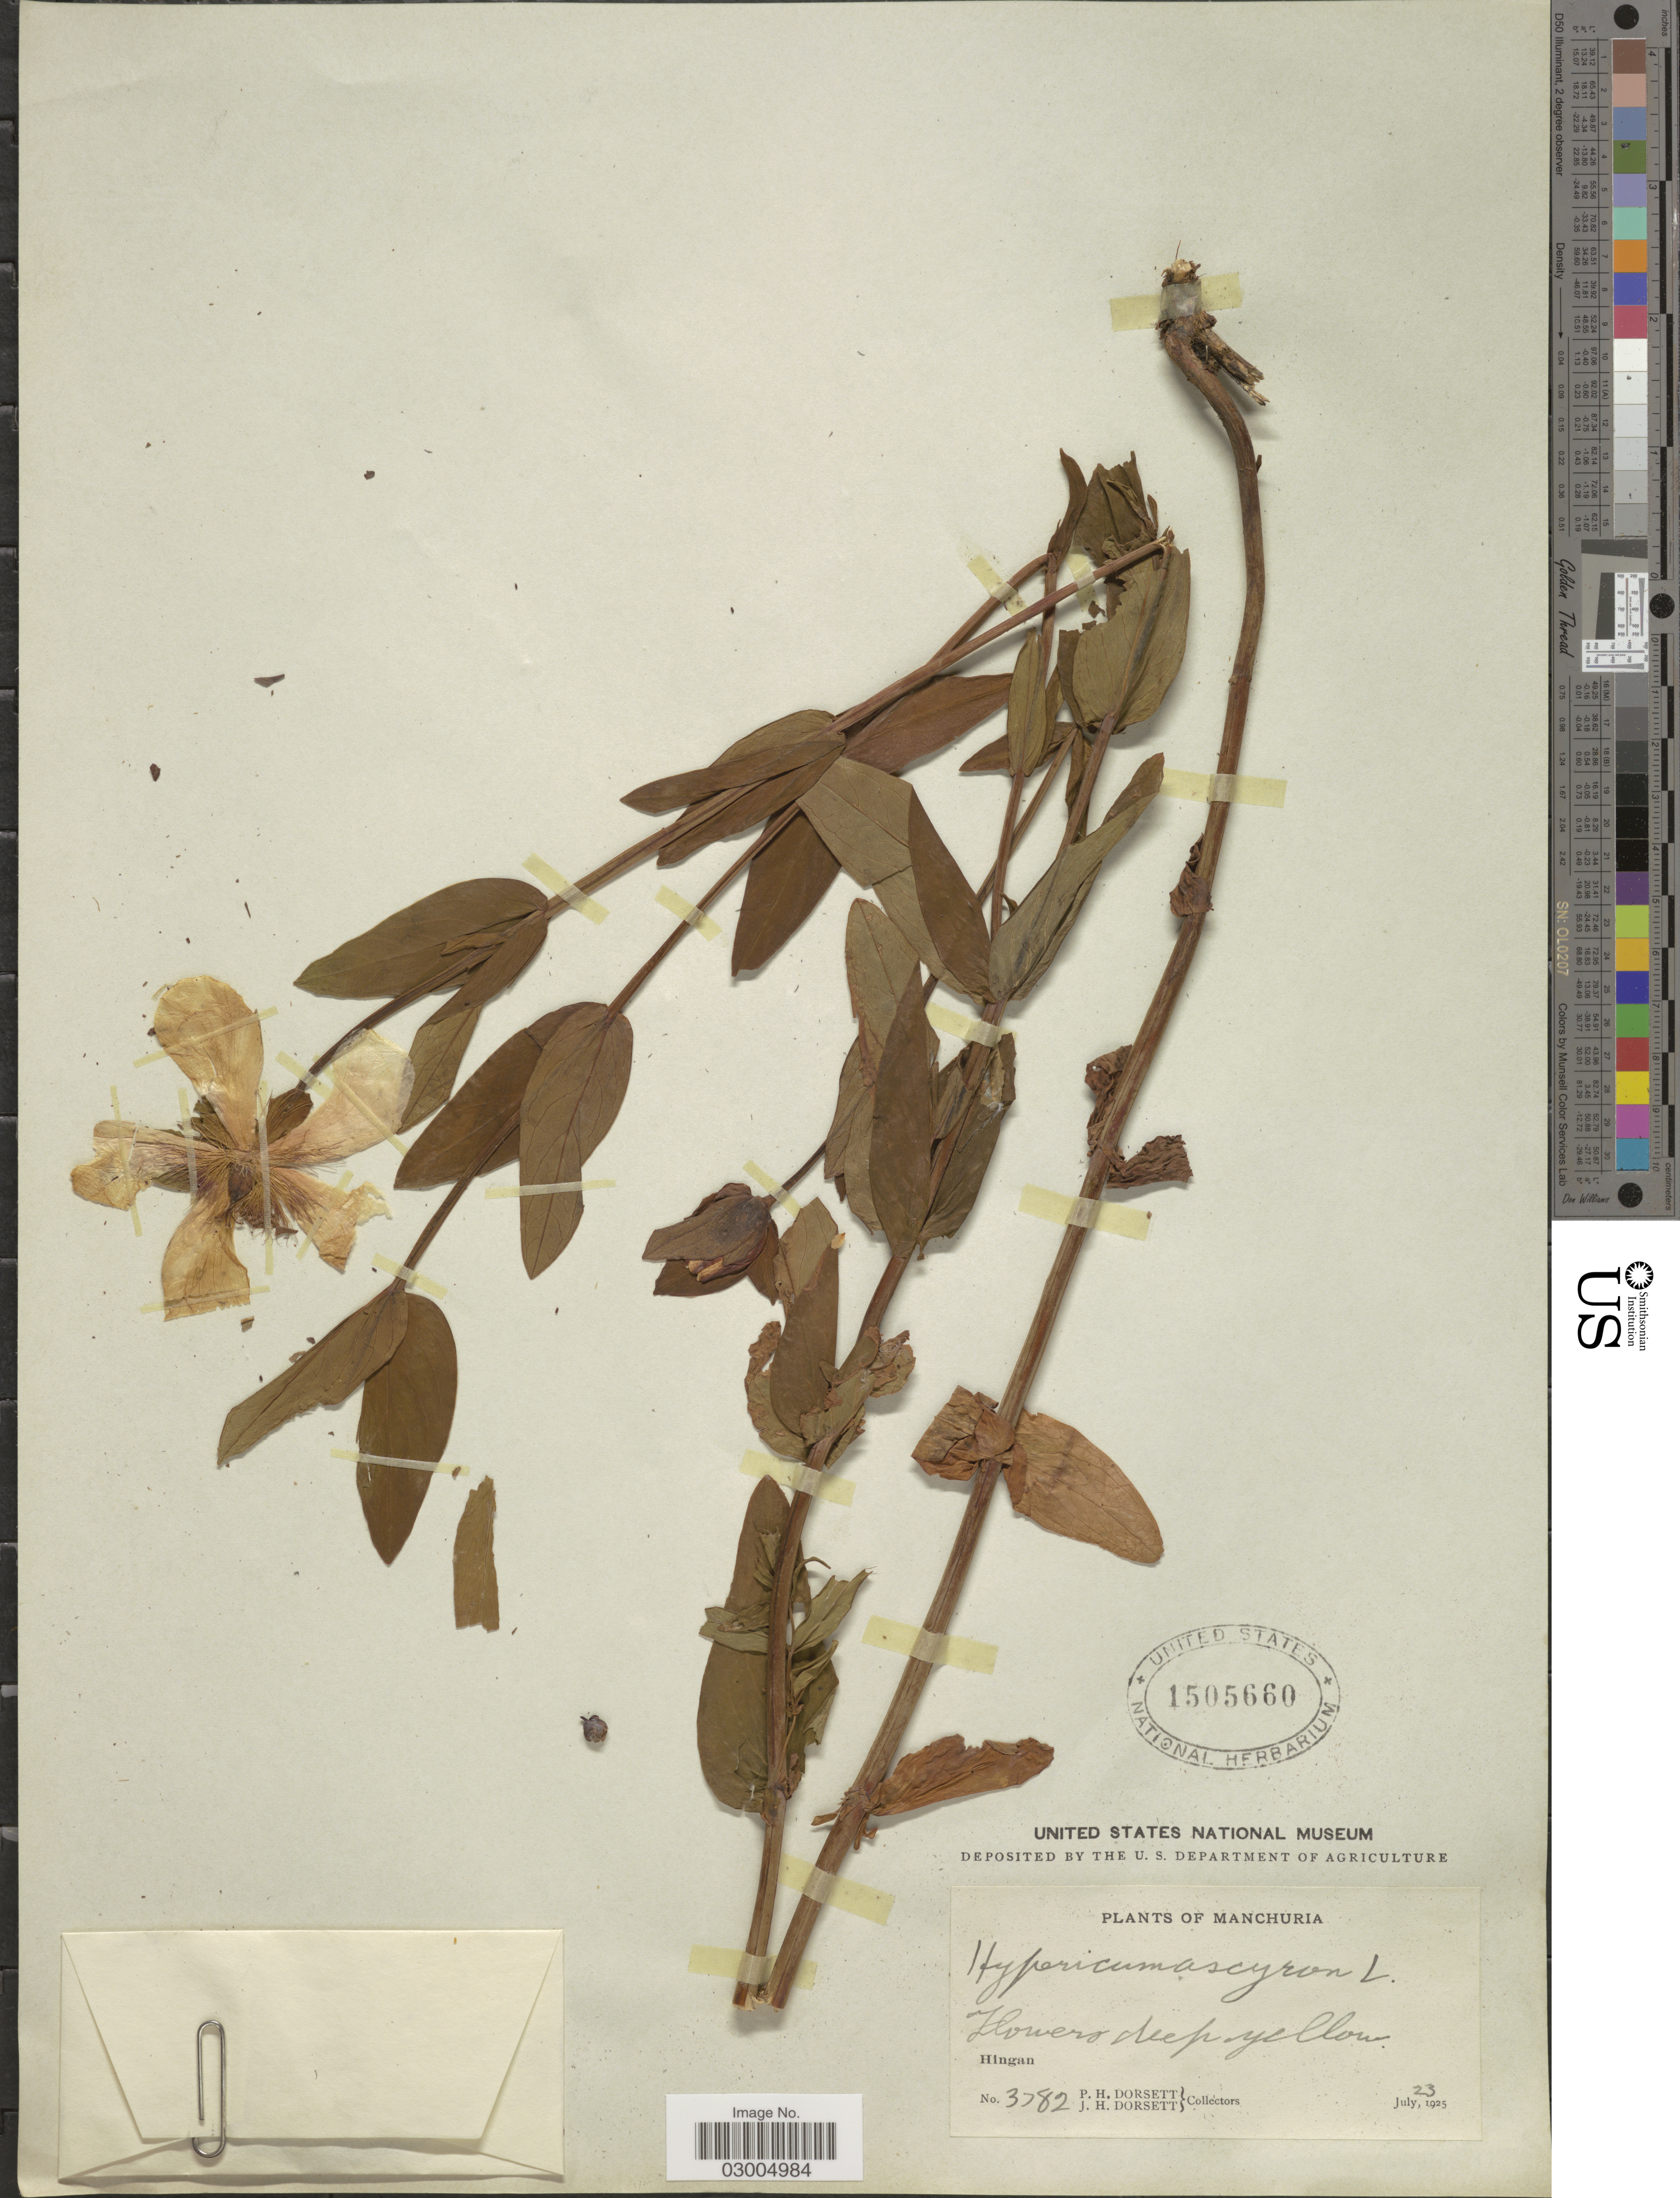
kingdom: Plantae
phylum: Tracheophyta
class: Magnoliopsida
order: Malpighiales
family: Hypericaceae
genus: Hypericum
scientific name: Hypericum ascyron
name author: L.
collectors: P. H. Dorsett & J. Dorsett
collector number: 3082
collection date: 1925-07-23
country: China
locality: Manchuria. Hingan.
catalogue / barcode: US 1505660